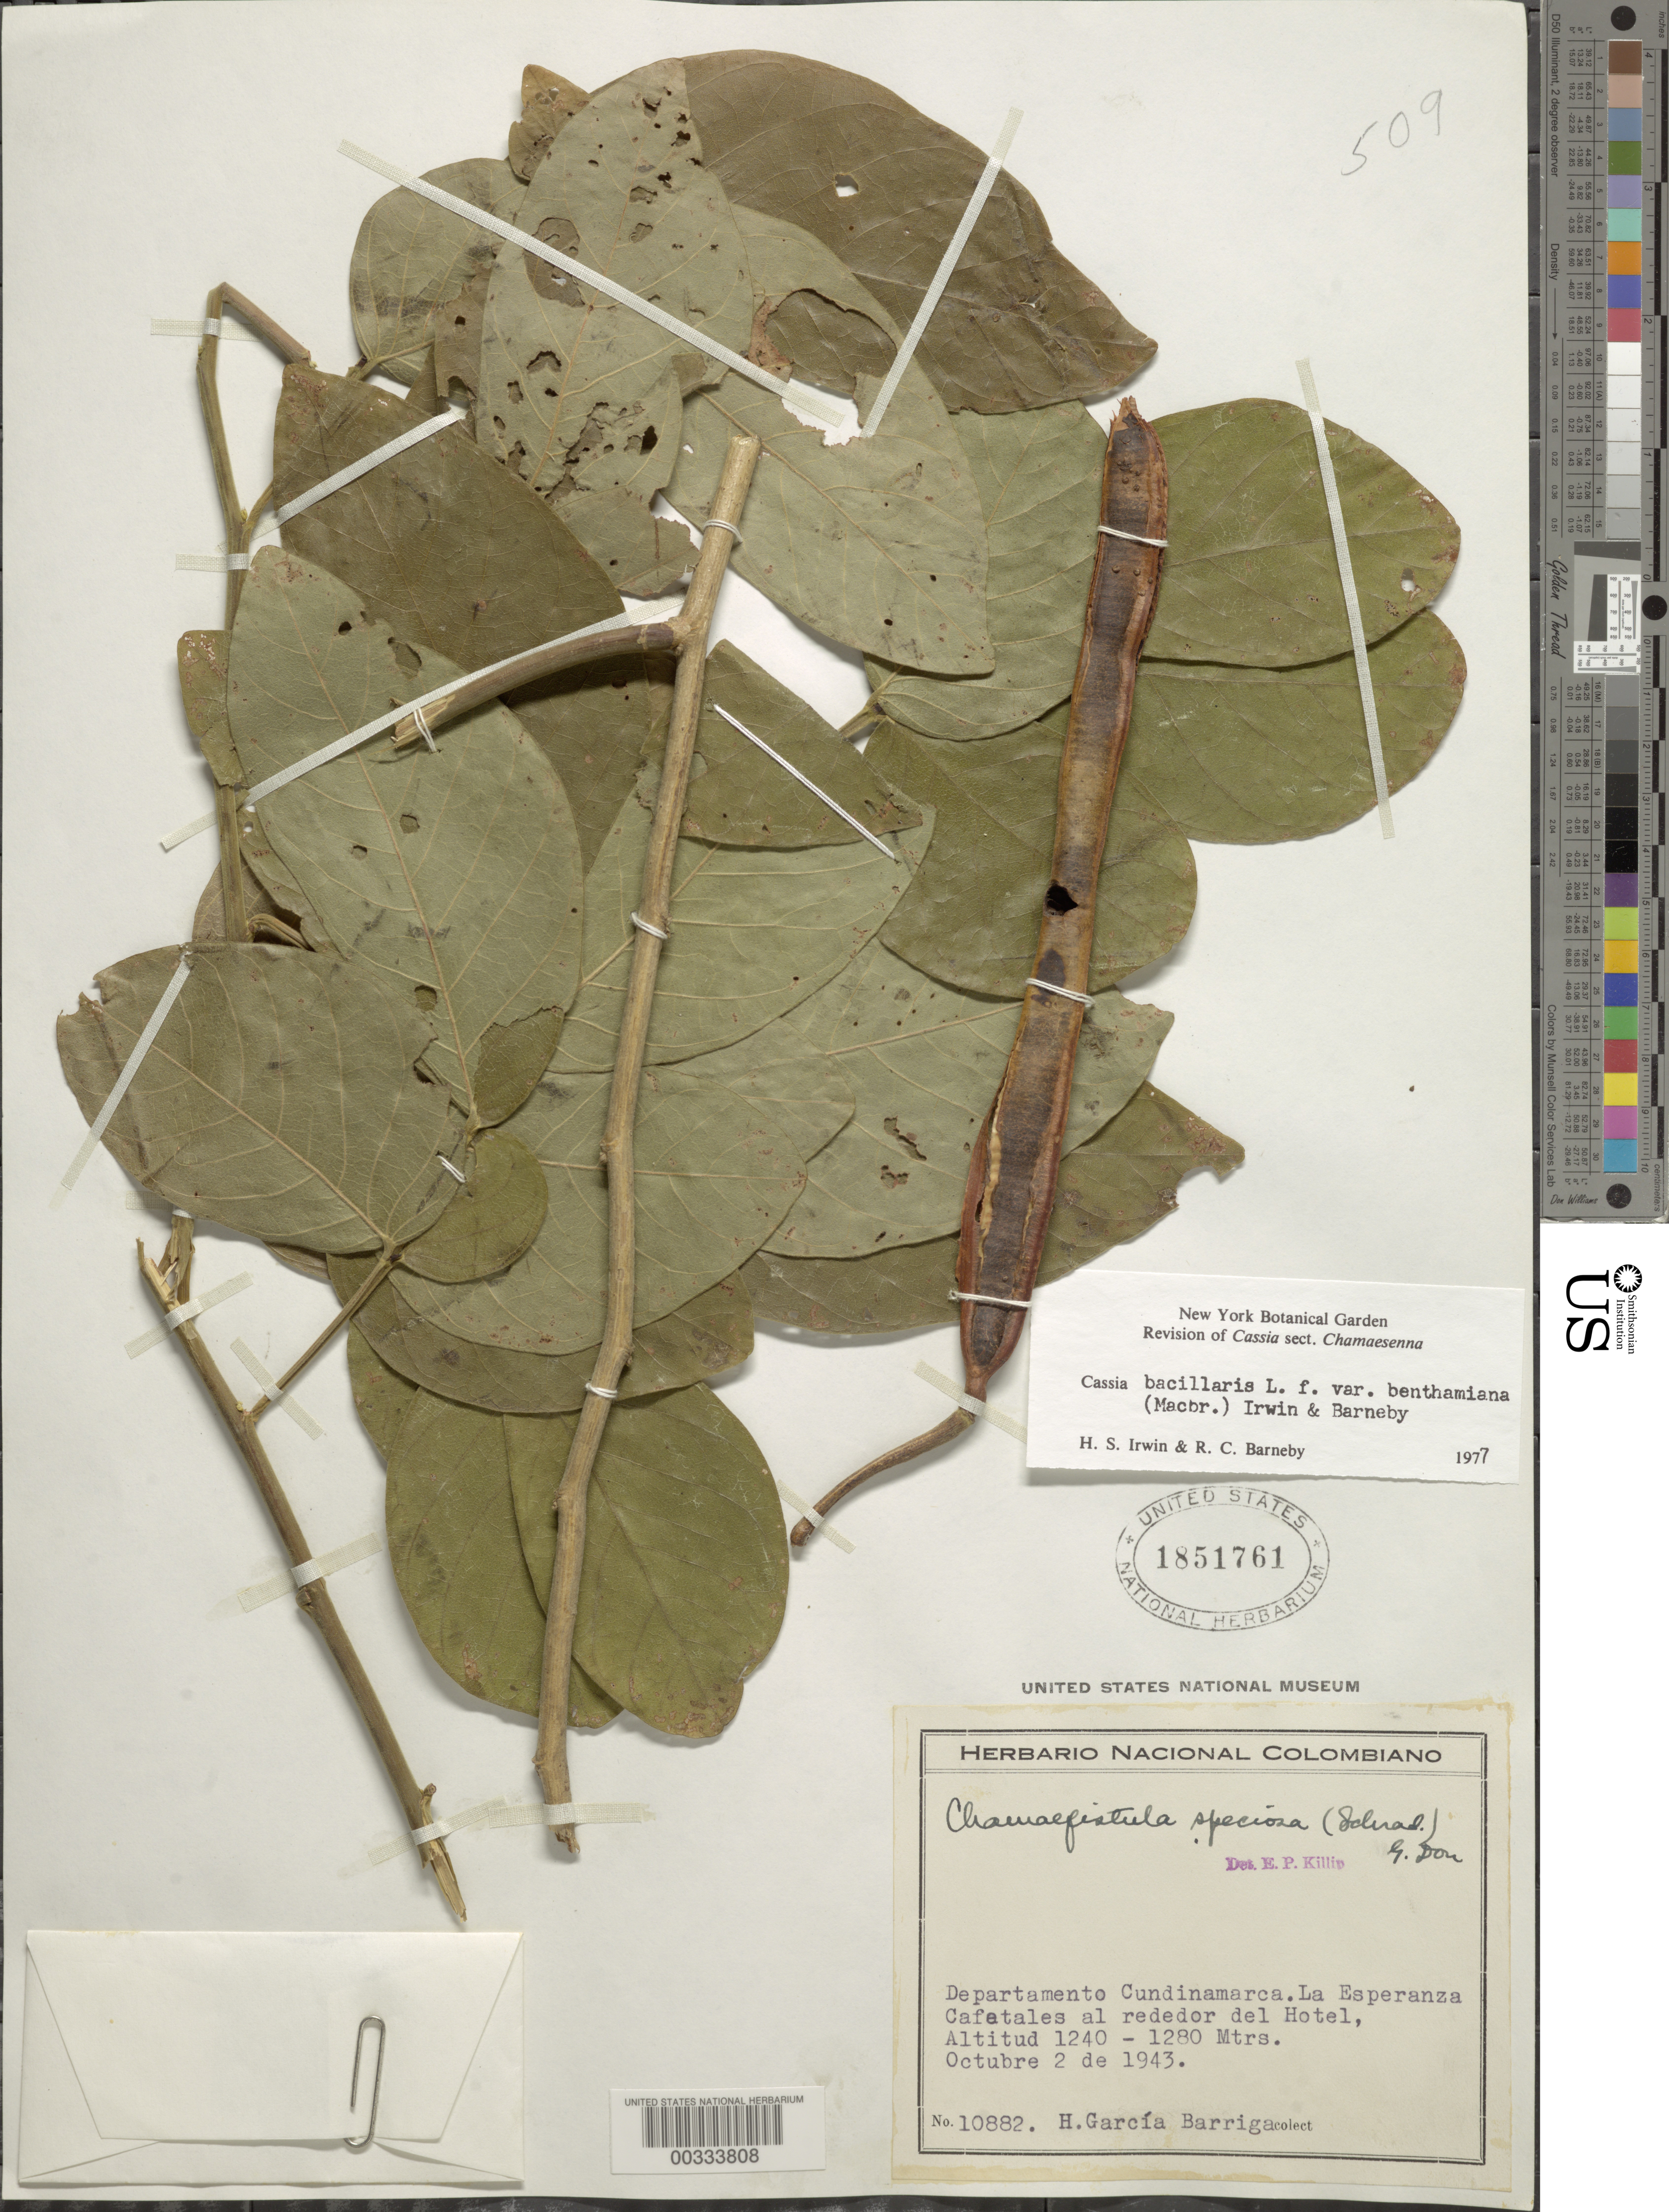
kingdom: Plantae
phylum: Tracheophyta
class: Magnoliopsida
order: Fabales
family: Fabaceae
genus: Senna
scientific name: Senna bacillaris var. benthamiana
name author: (J.F. Macbr.) H.S. Irwin & Barneby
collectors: H. García Barriga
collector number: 10882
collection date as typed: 02 Oct 1943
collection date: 1943-10-02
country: Colombia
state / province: Cundinamarca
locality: La Esperanza cafetales in vicinity of the hotel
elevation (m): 1240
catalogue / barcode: US 1851761